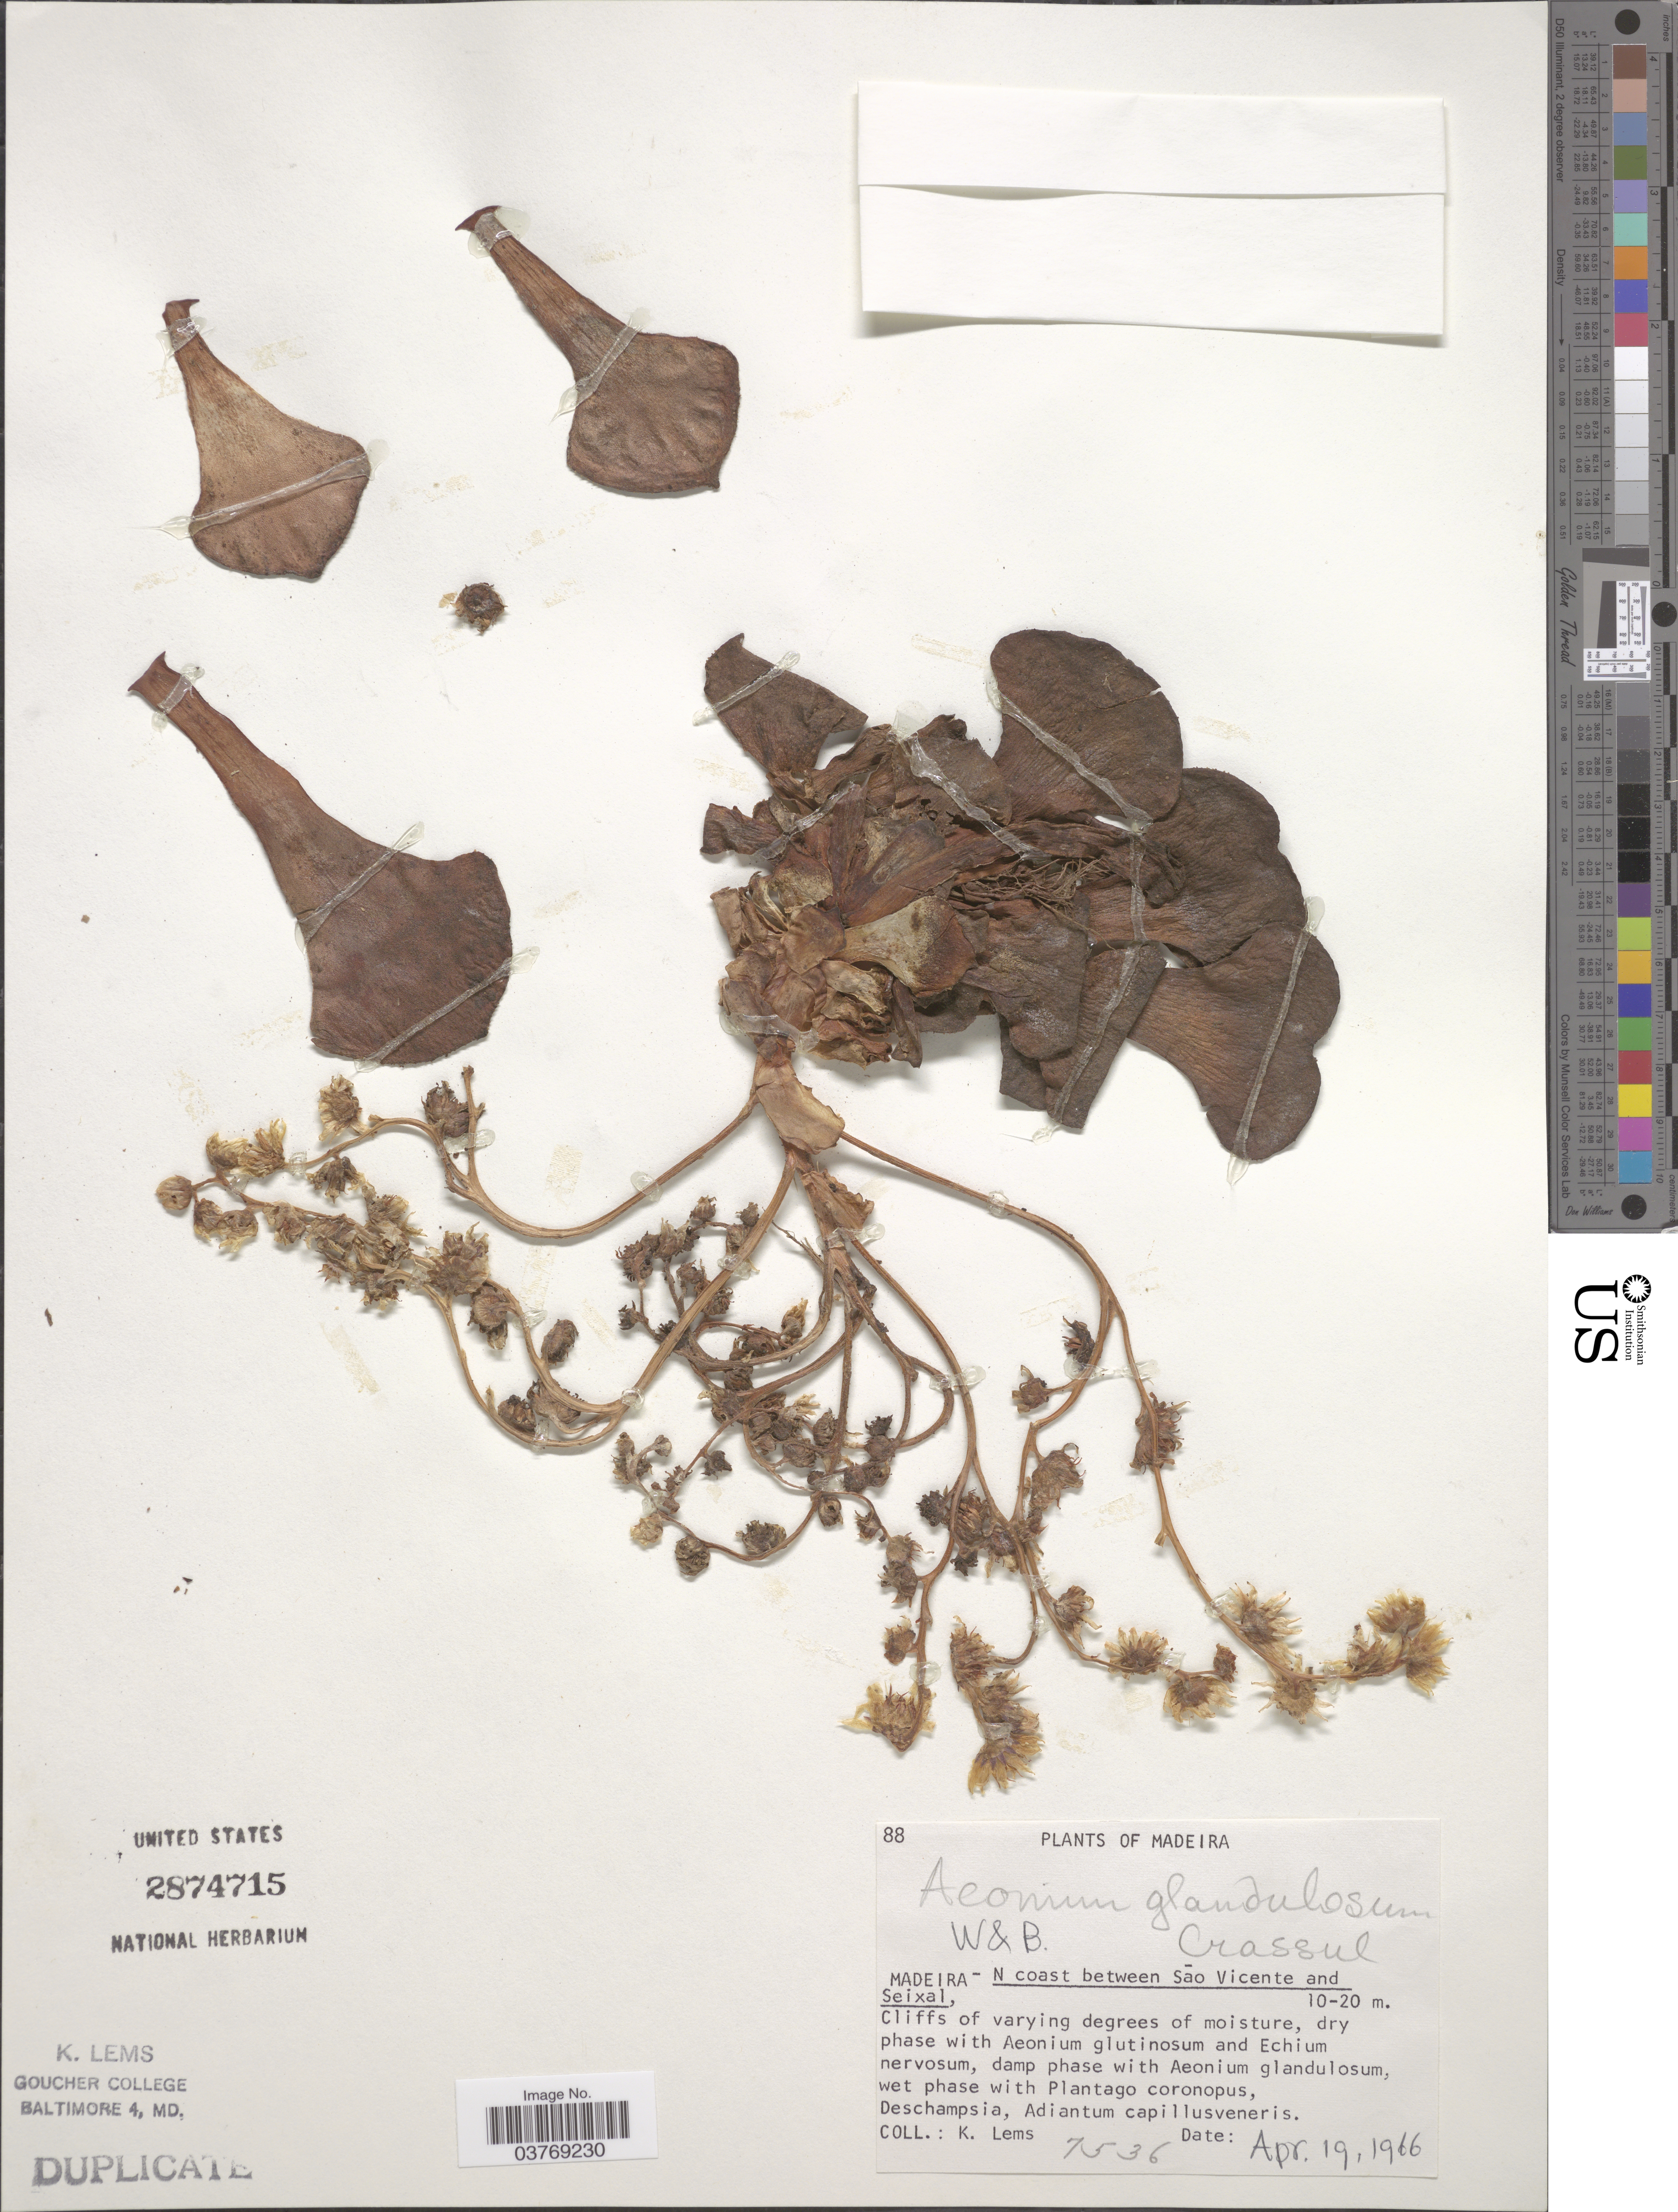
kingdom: Plantae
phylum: Tracheophyta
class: Magnoliopsida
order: Saxifragales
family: Crassulaceae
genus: Aeonium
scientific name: Aeonium glandulosum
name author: (Aiton) Webb & Berthel.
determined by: Evans, K.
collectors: K. Lems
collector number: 7536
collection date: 1966-04-19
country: Portugal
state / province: Madeira (Aut. Reg.)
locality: N coast between Sáo Vicente and Seixal.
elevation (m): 10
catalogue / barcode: US 2874715